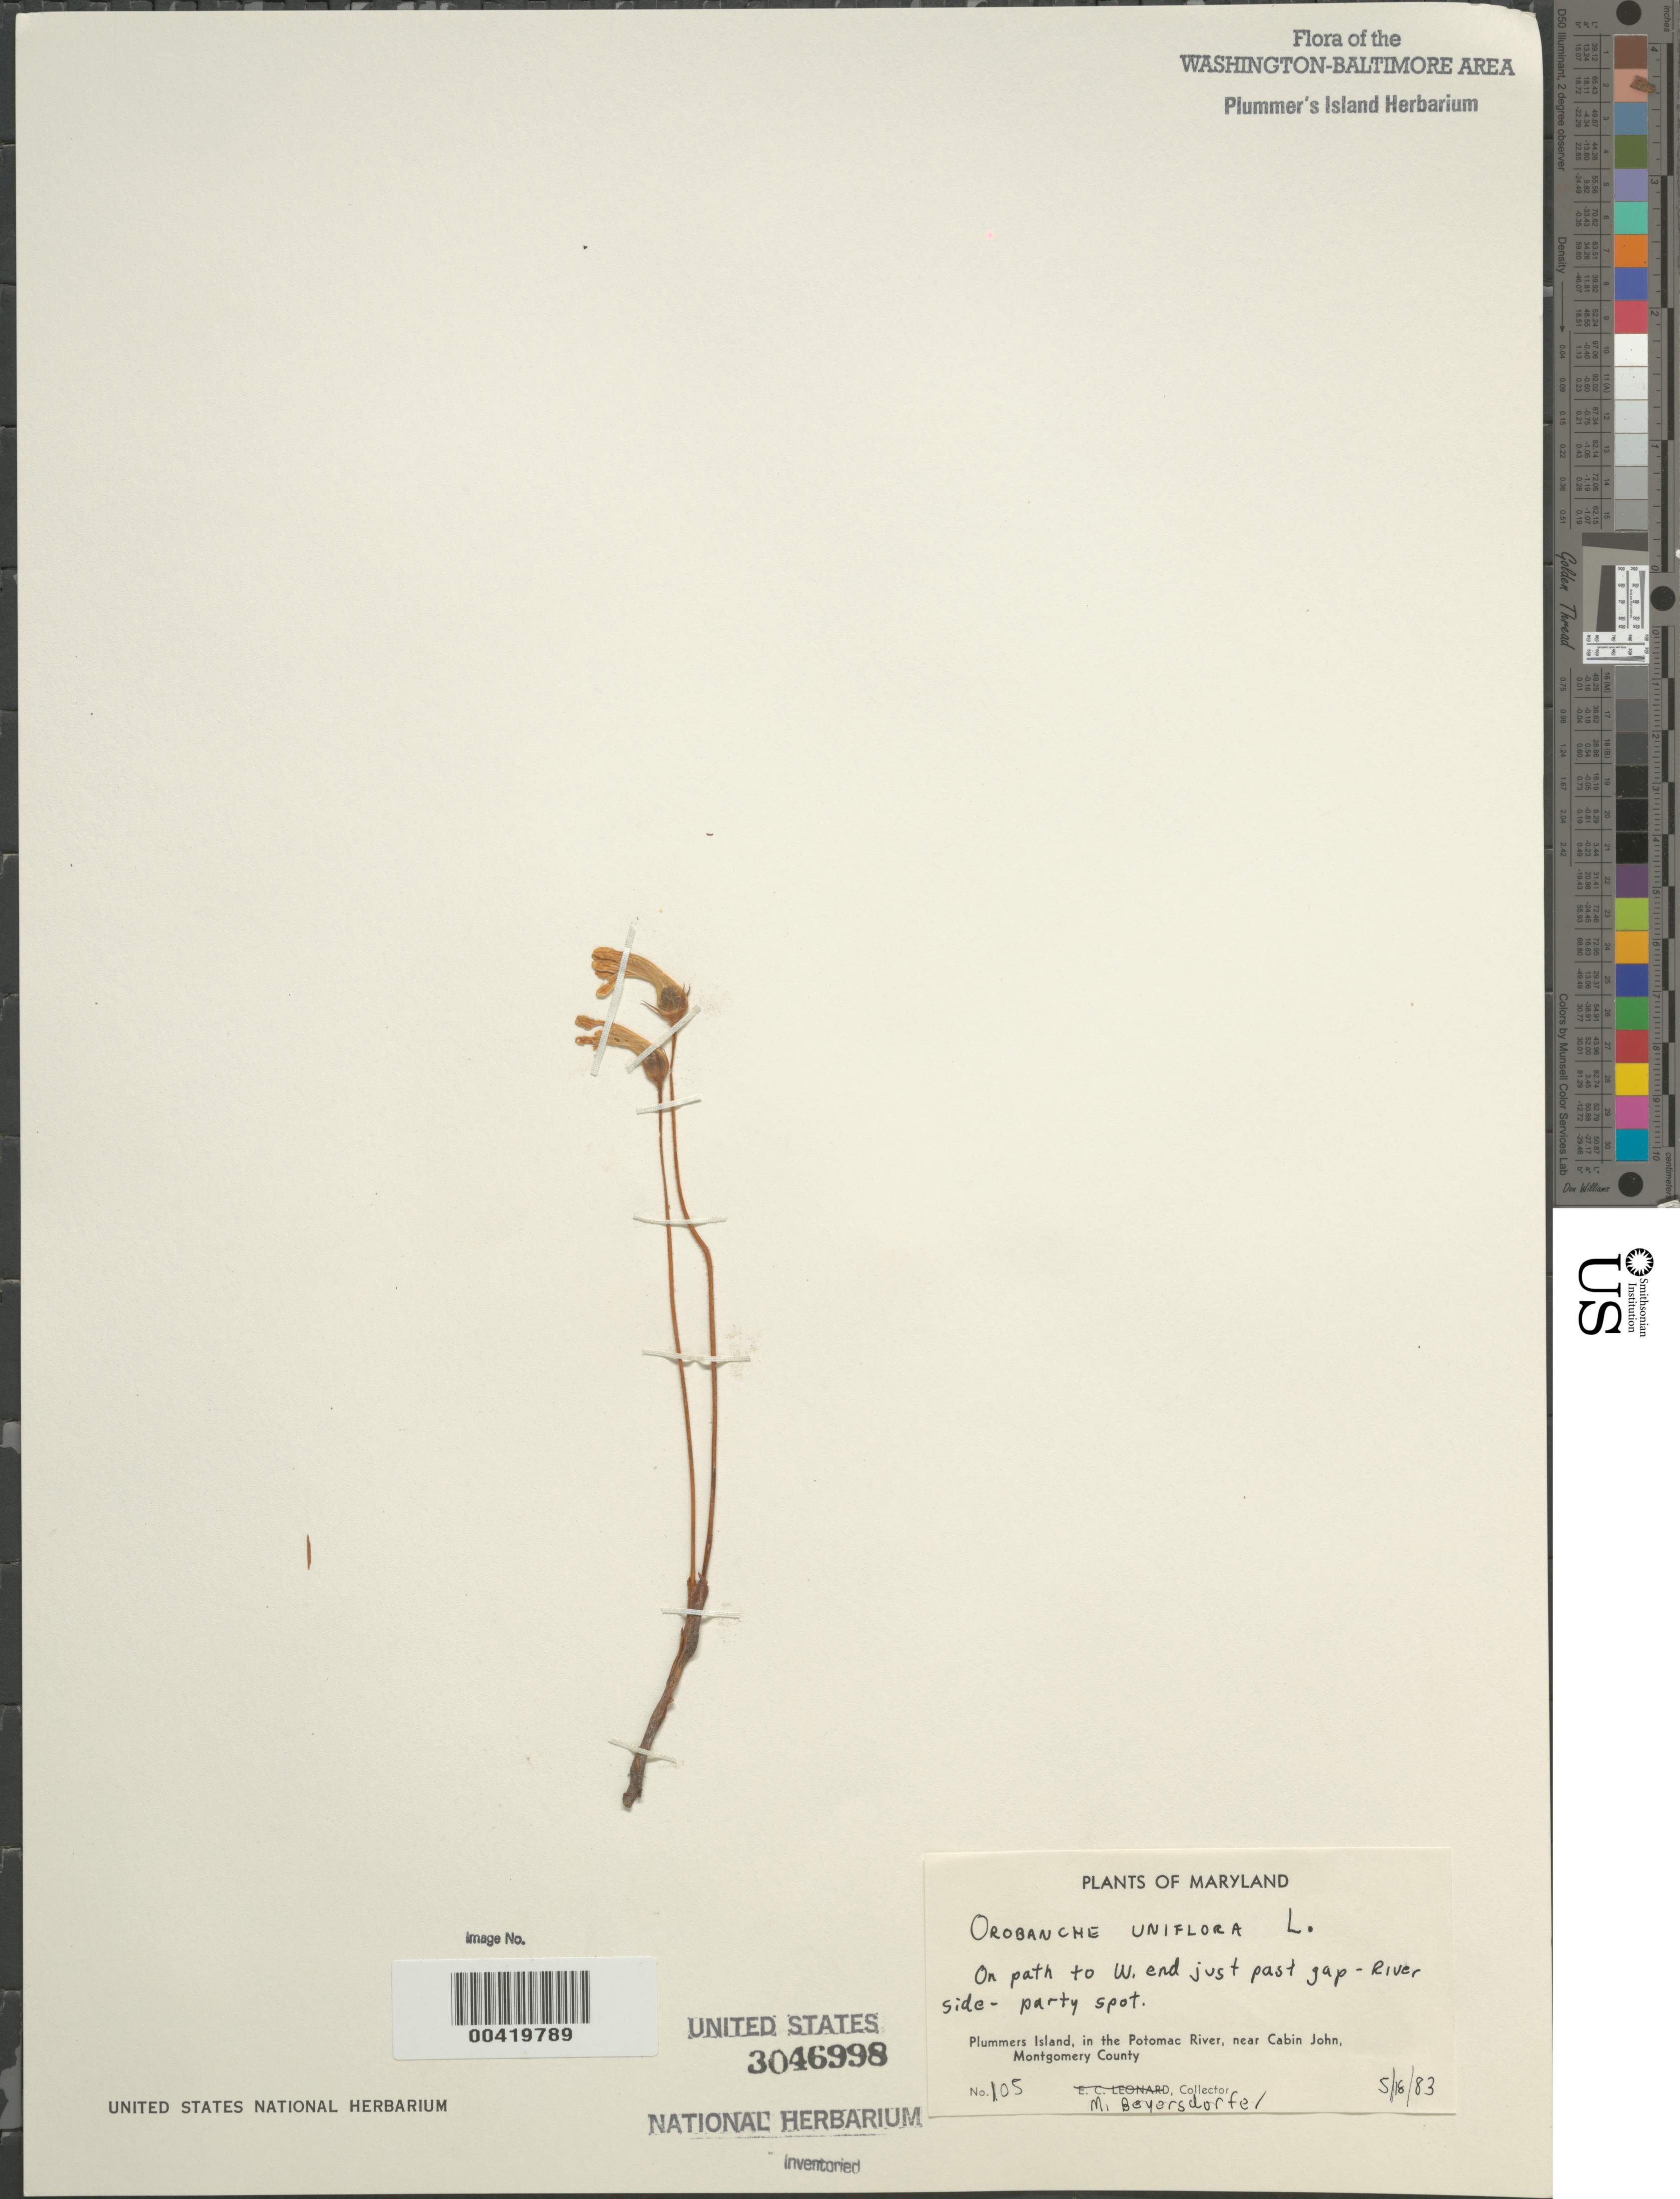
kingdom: Plantae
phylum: Tracheophyta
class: Magnoliopsida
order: Lamiales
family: Orobanchaceae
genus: Orobanche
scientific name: Orobanche uniflora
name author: L.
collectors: M. Beyersdorfer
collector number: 105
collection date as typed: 18 May 1983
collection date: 1983-05-18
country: United States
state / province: Maryland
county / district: Montgomery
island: Plummers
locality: Plummer's Island; on path to west end just past Gap, river side, party spot. C. & O. Canal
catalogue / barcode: US 3046998